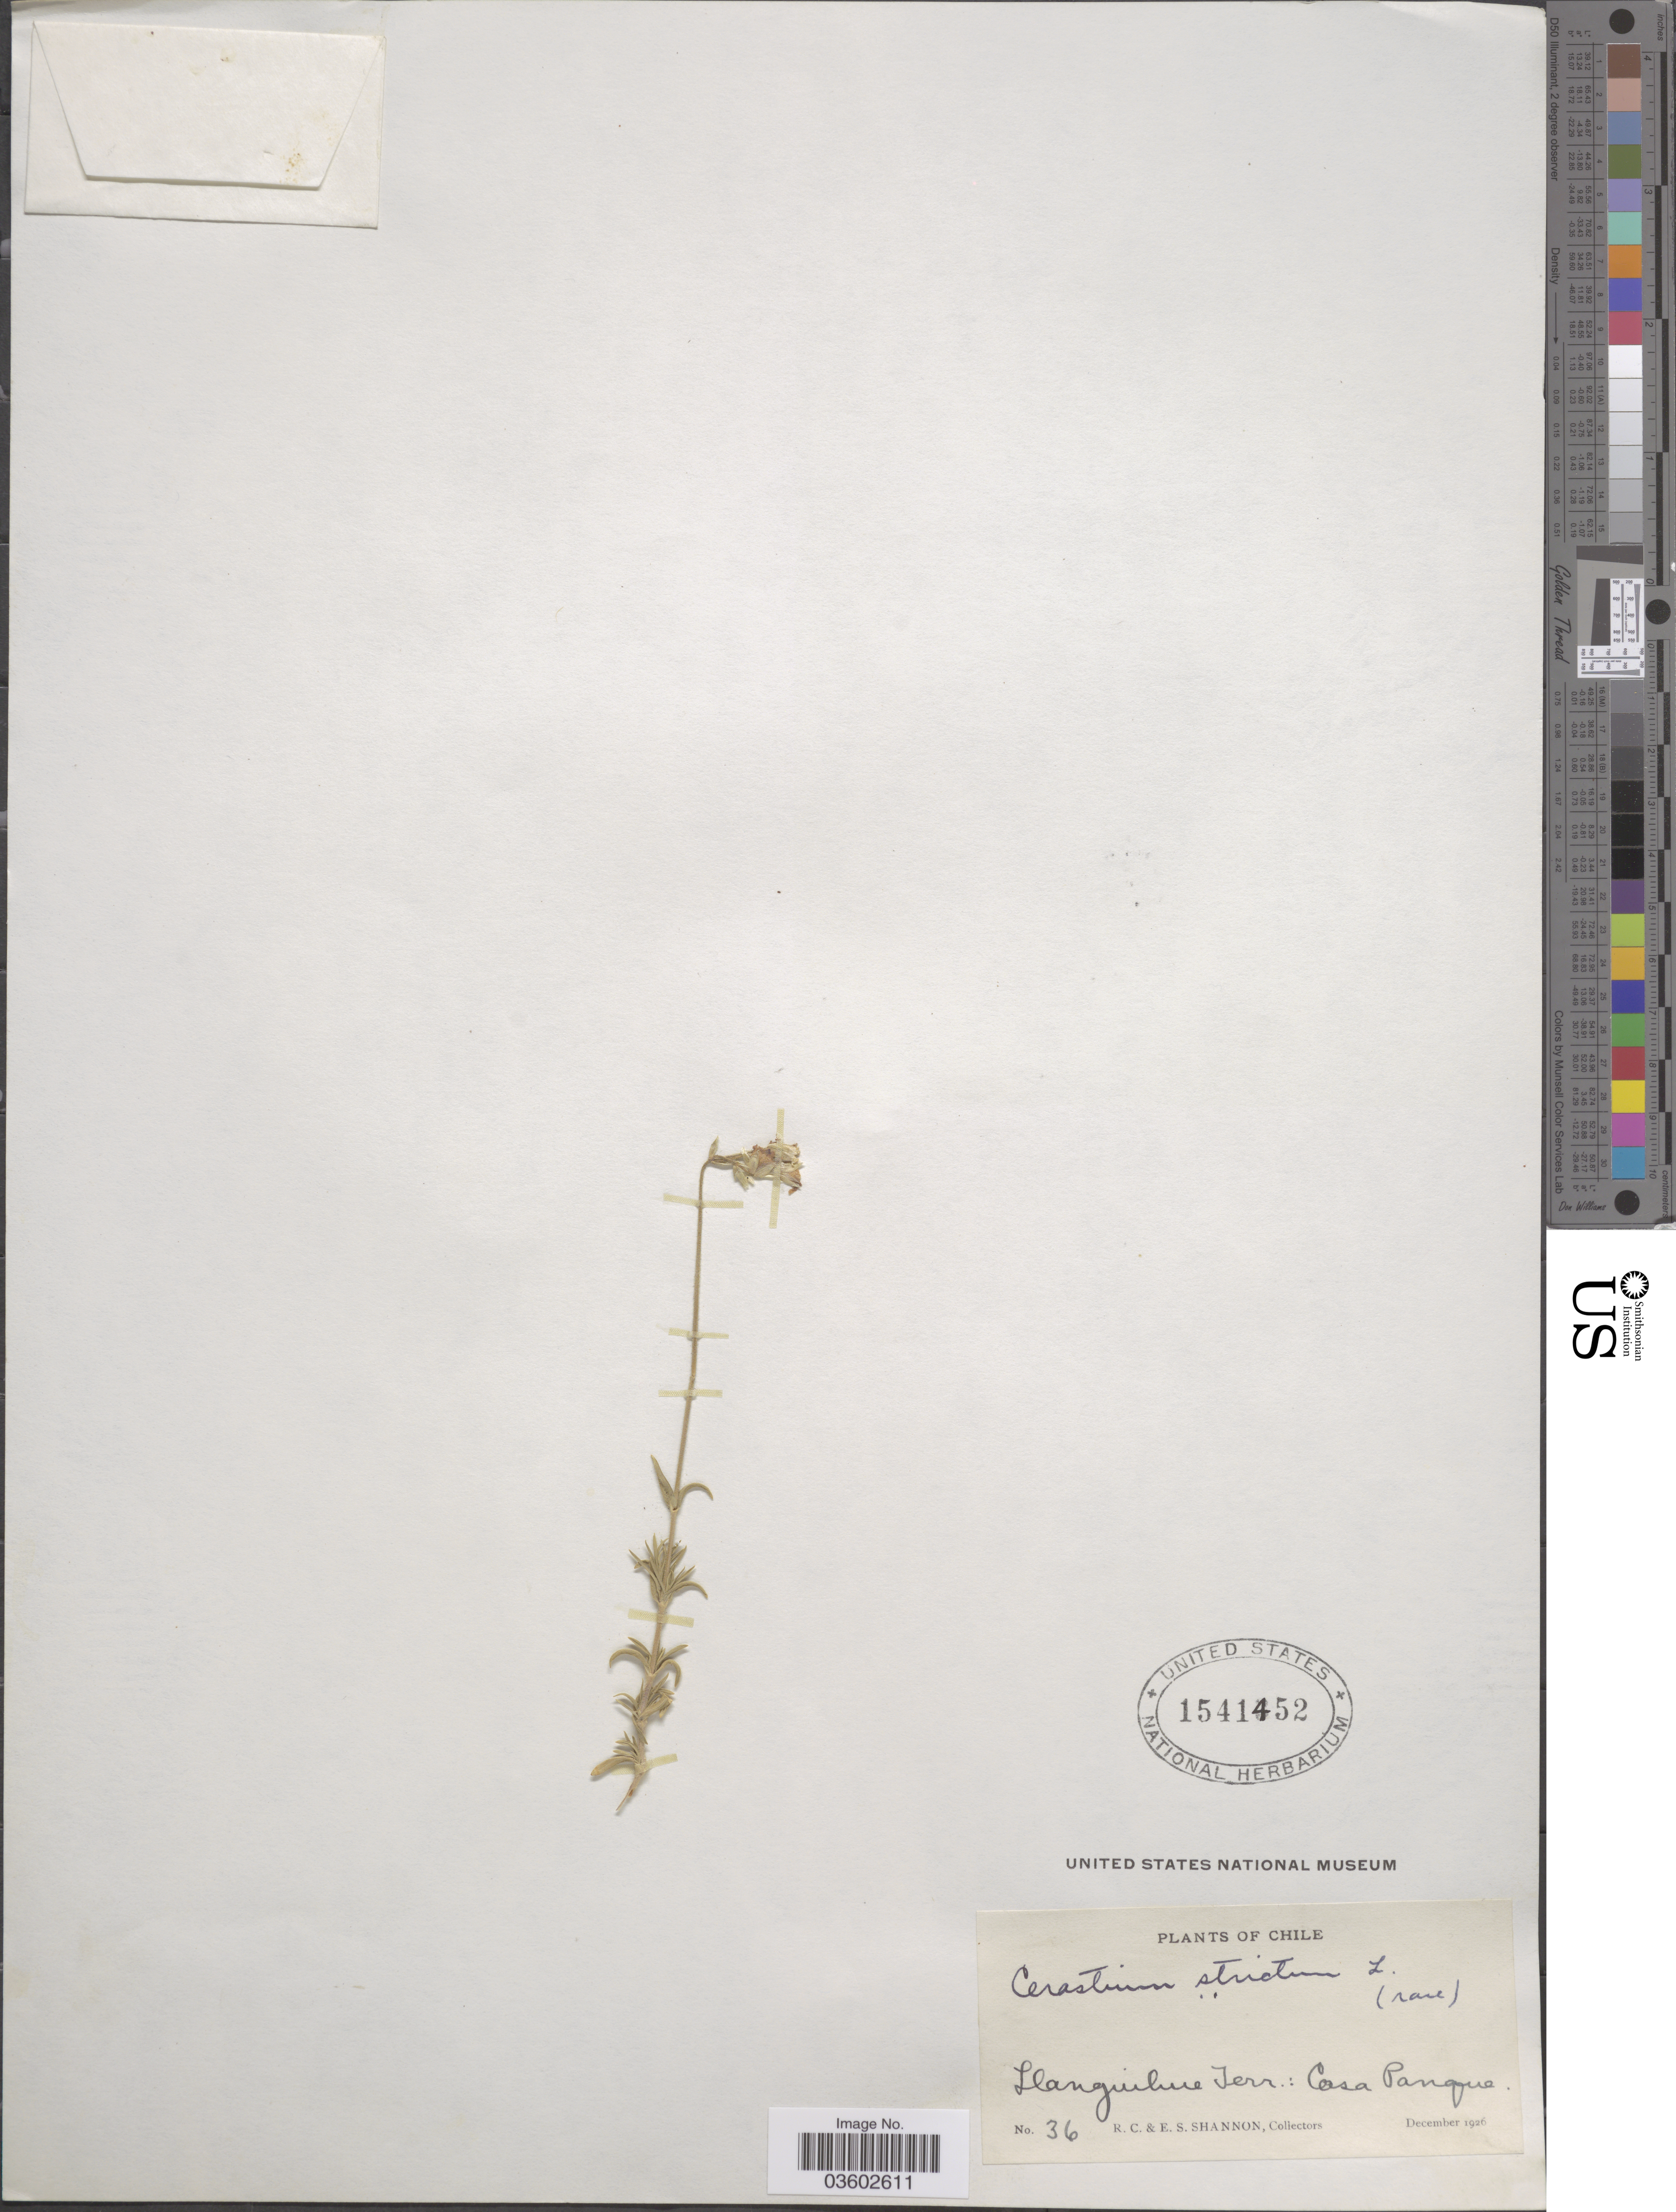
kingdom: Plantae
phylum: Tracheophyta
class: Magnoliopsida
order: Caryophyllales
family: Caryophyllaceae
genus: Cerastium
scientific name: Cerastium strictum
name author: L.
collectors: R. Shannon & E. Shannon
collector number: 36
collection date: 1926-12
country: Chile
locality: Llanguilme Terr.: Casa Panque.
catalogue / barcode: US 1541452